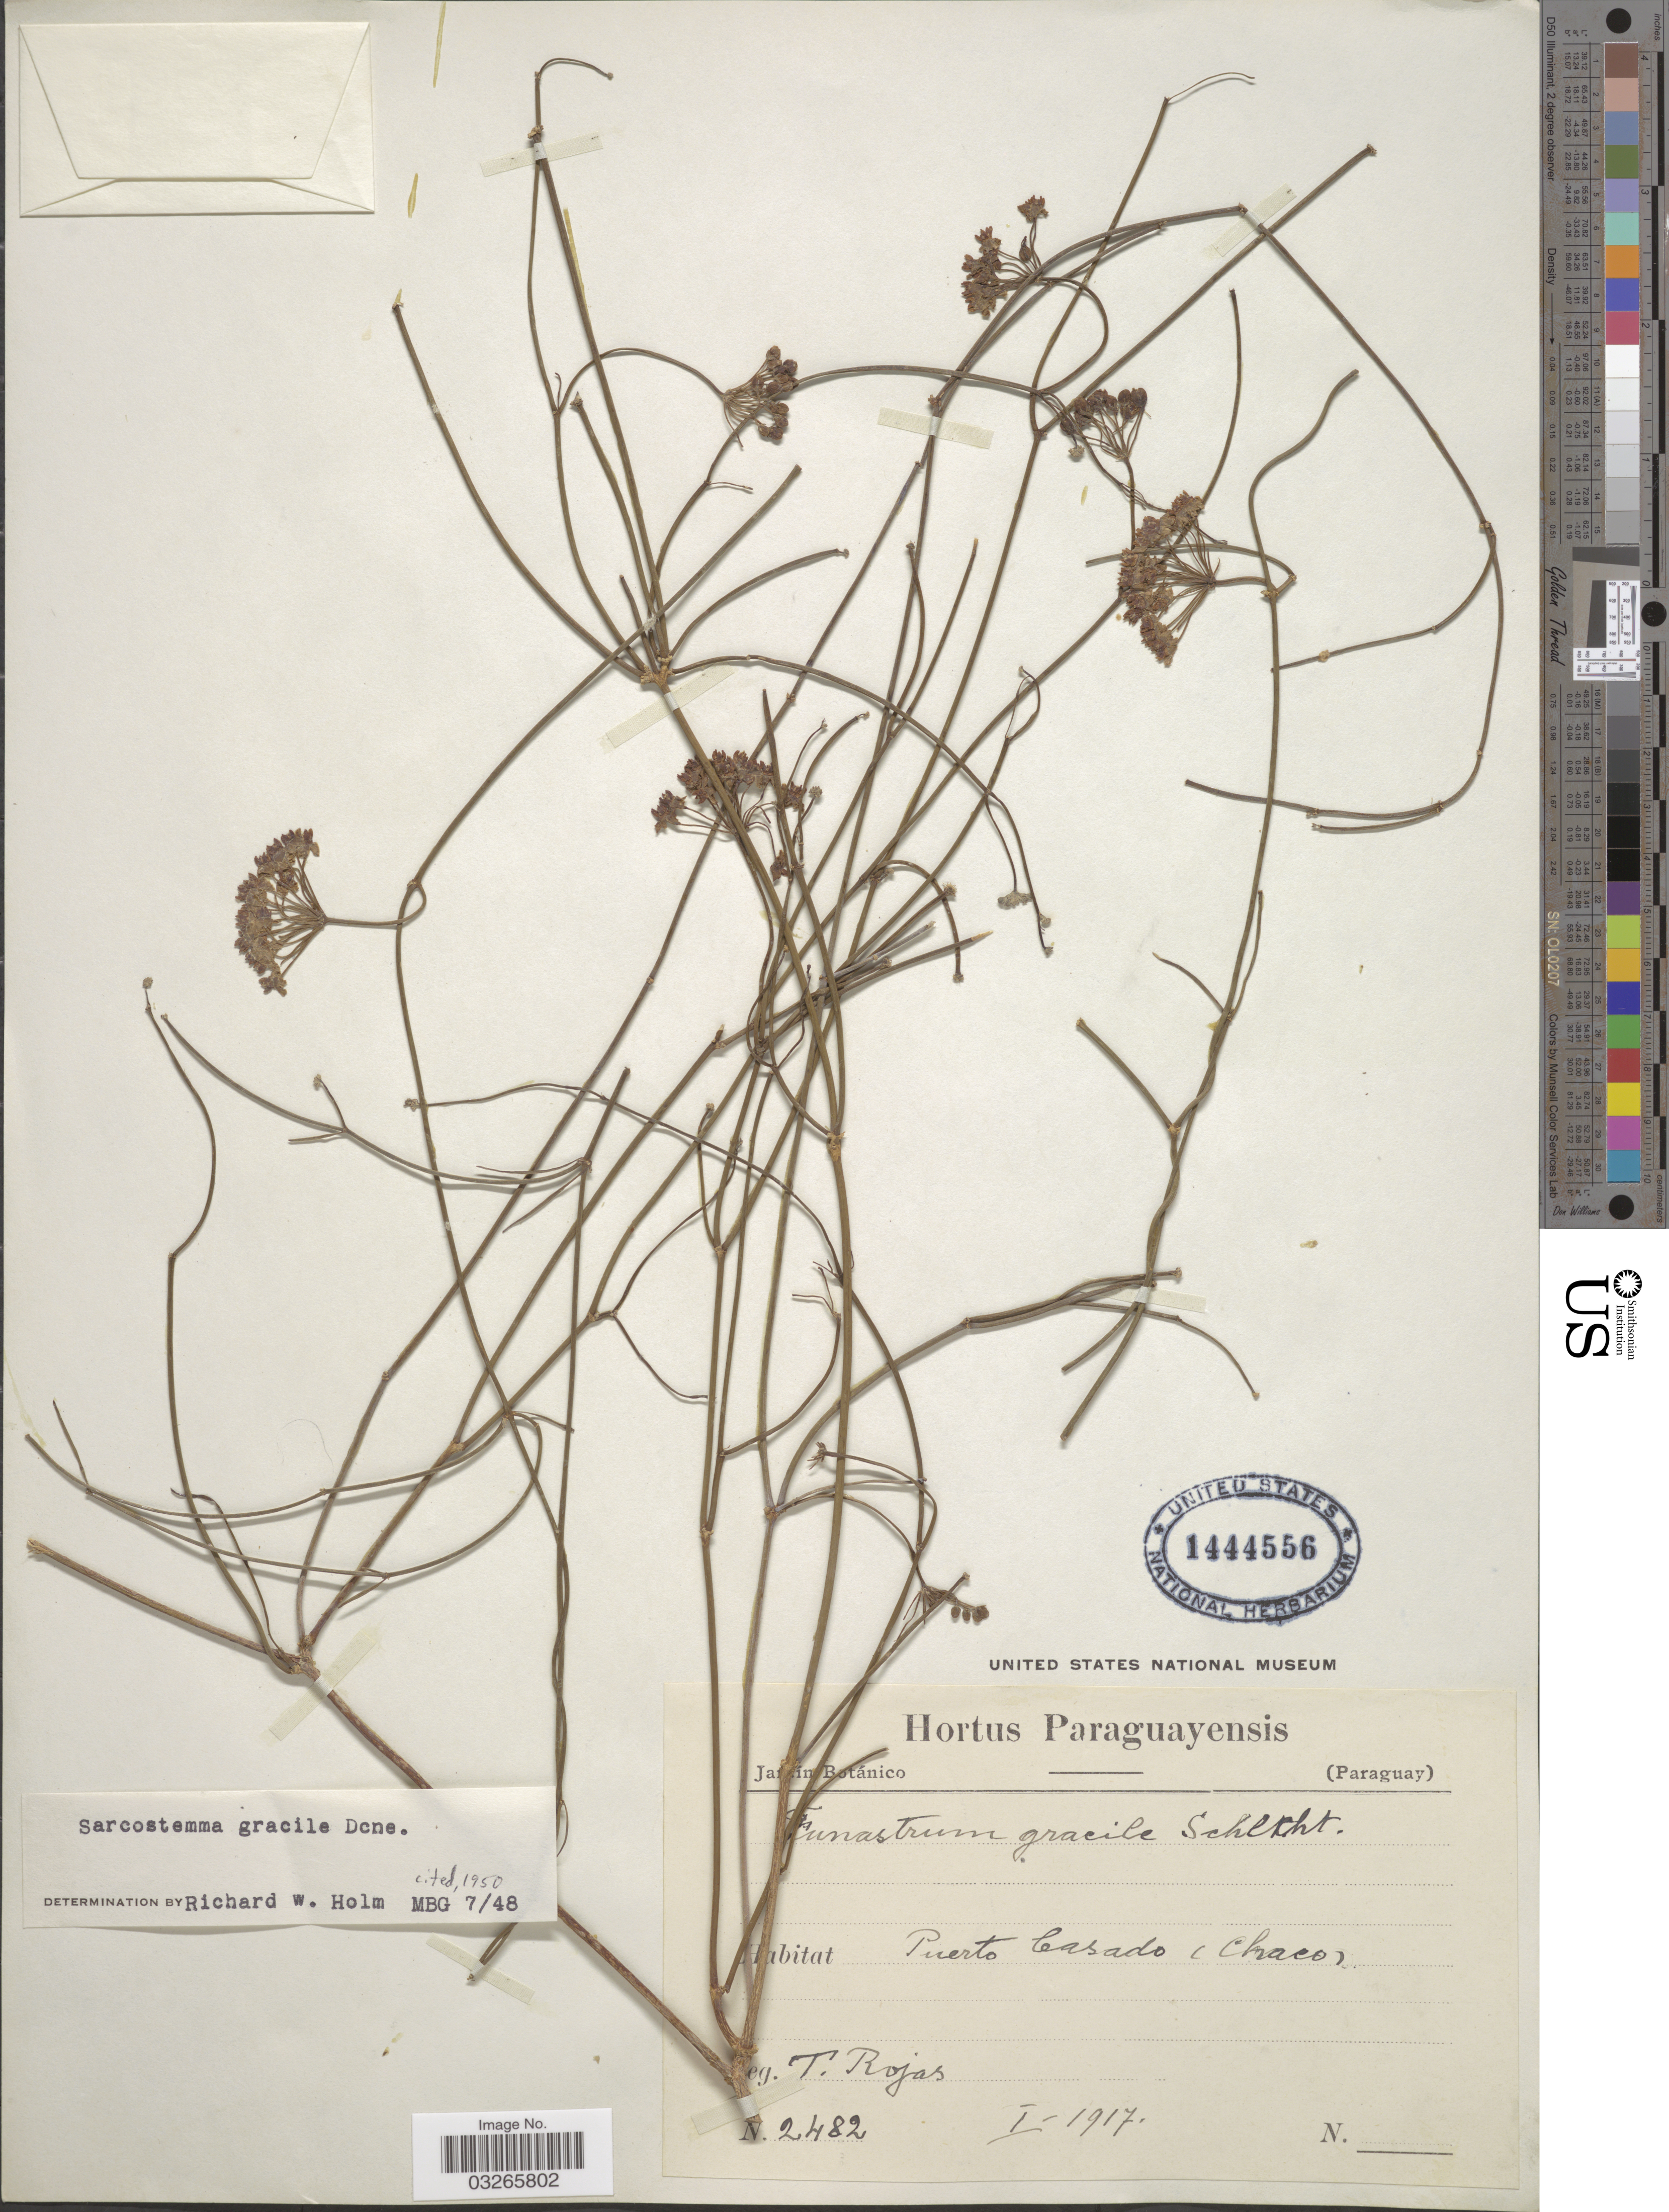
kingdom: Plantae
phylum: Tracheophyta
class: Magnoliopsida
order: Gentianales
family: Apocynaceae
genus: Sarcostemma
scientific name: Sarcostemma gracile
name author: Decne.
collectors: T. Rojas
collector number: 2482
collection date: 1917-01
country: Paraguay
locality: Puerto Casado (Chaco).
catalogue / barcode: US 1444556